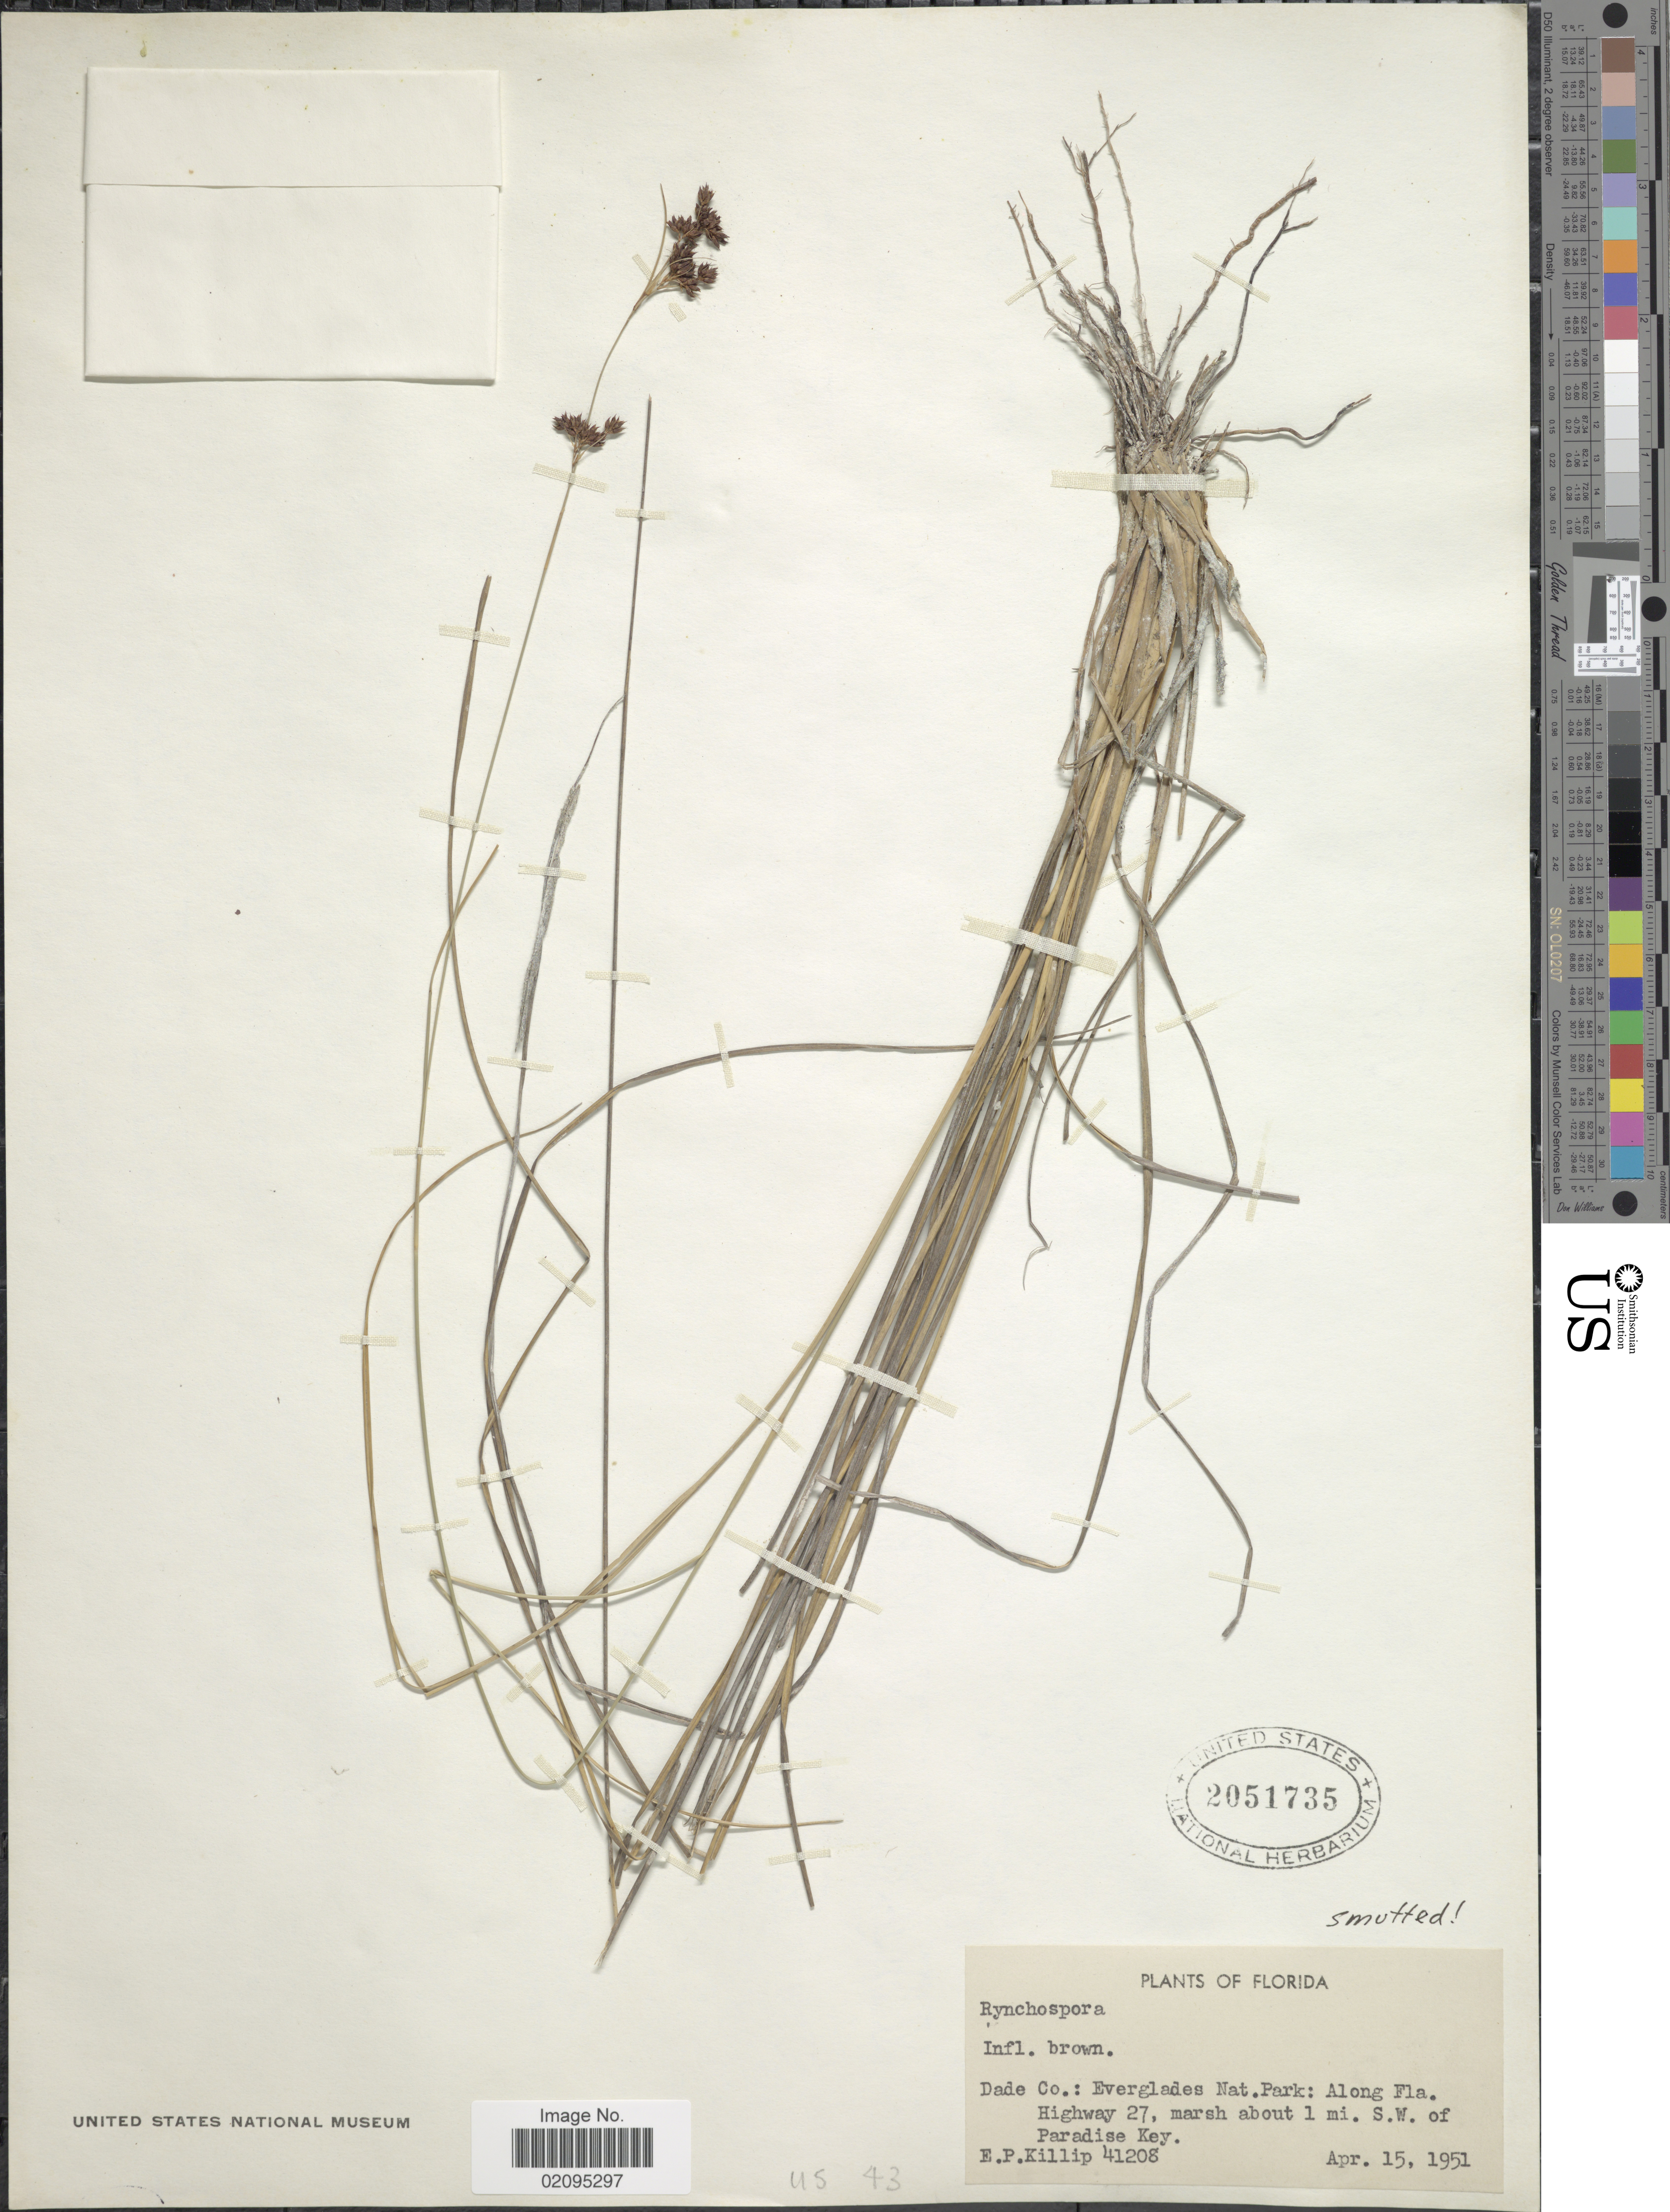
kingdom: Plantae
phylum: Tracheophyta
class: Liliopsida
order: Poales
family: Cyperaceae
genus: Rhynchospora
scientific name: Rhynchospora sp.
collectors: E. P. Killip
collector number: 41208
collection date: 1951-04-15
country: United States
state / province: Florida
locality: Dade Co.: Everglades Nat. park: Along Fla. Highway 27, marsh about 1 mi. S.W. of Paradise Key.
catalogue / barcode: US 2051735